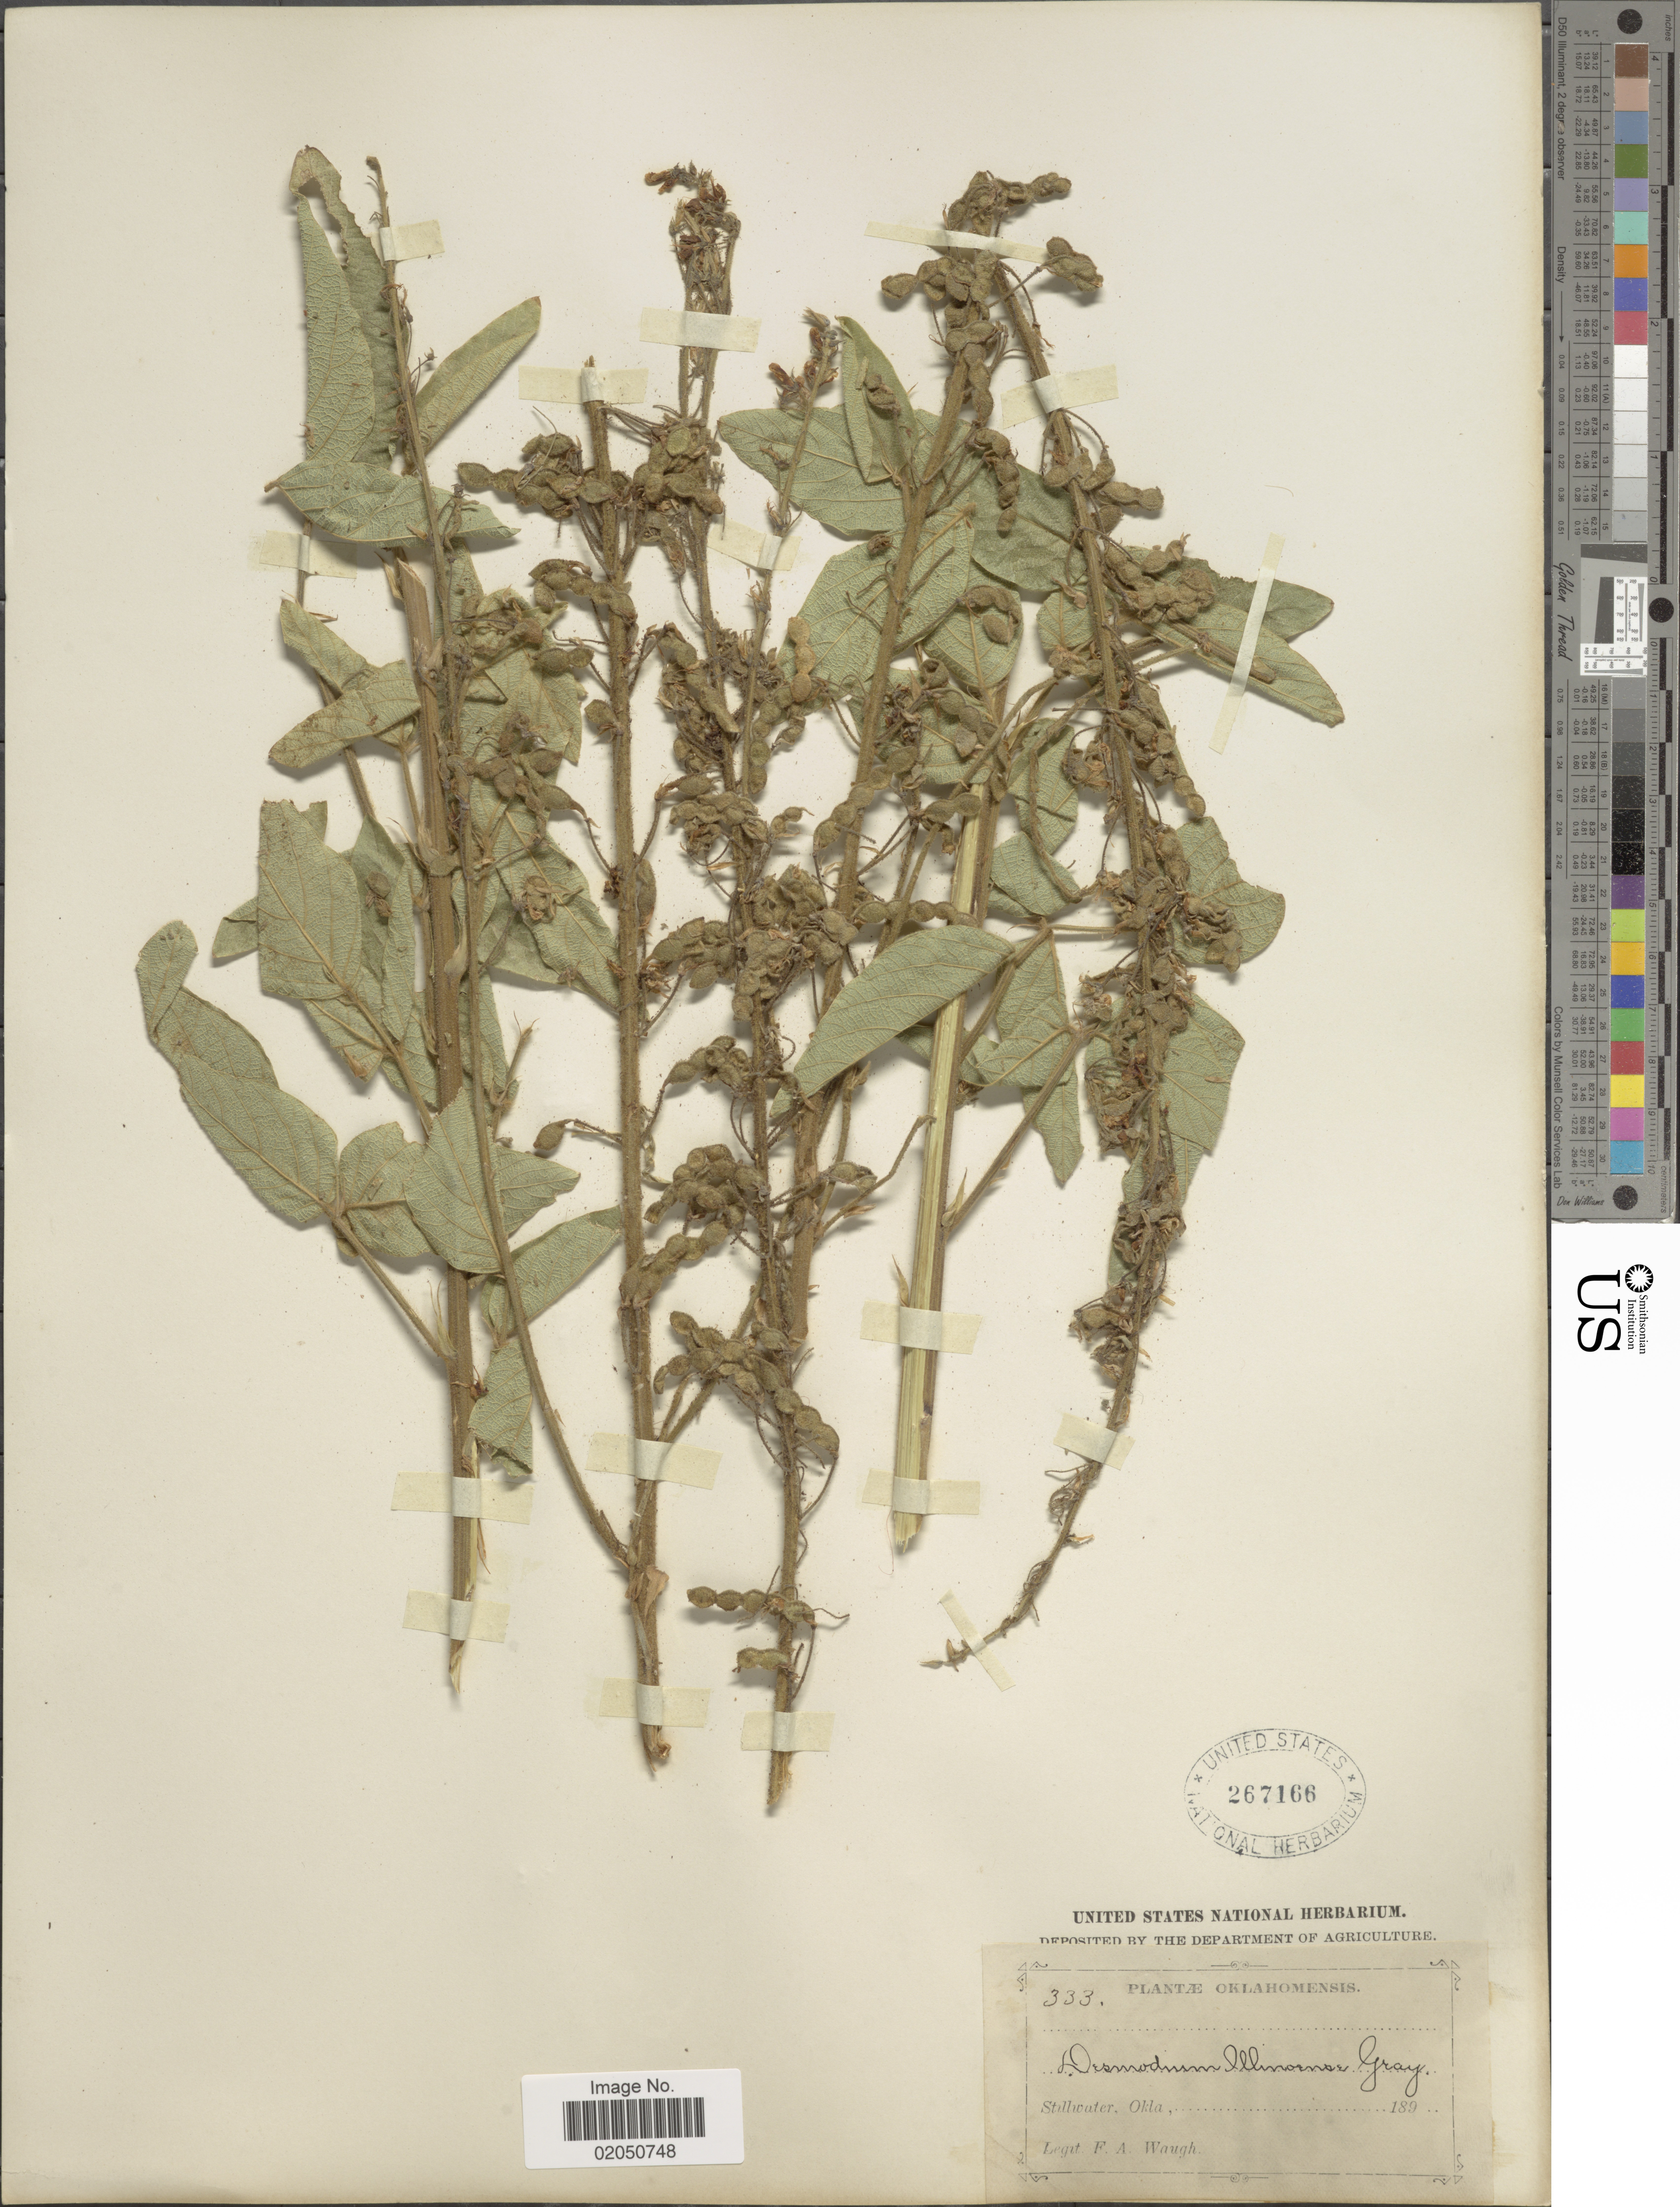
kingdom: Plantae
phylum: Tracheophyta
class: Magnoliopsida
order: Fabales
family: Fabaceae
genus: Desmodium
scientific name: Desmodium illinoense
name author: A. Gray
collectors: F. Waugh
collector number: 333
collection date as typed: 189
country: United States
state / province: Oklahoma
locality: Stillwater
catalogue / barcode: US 267166